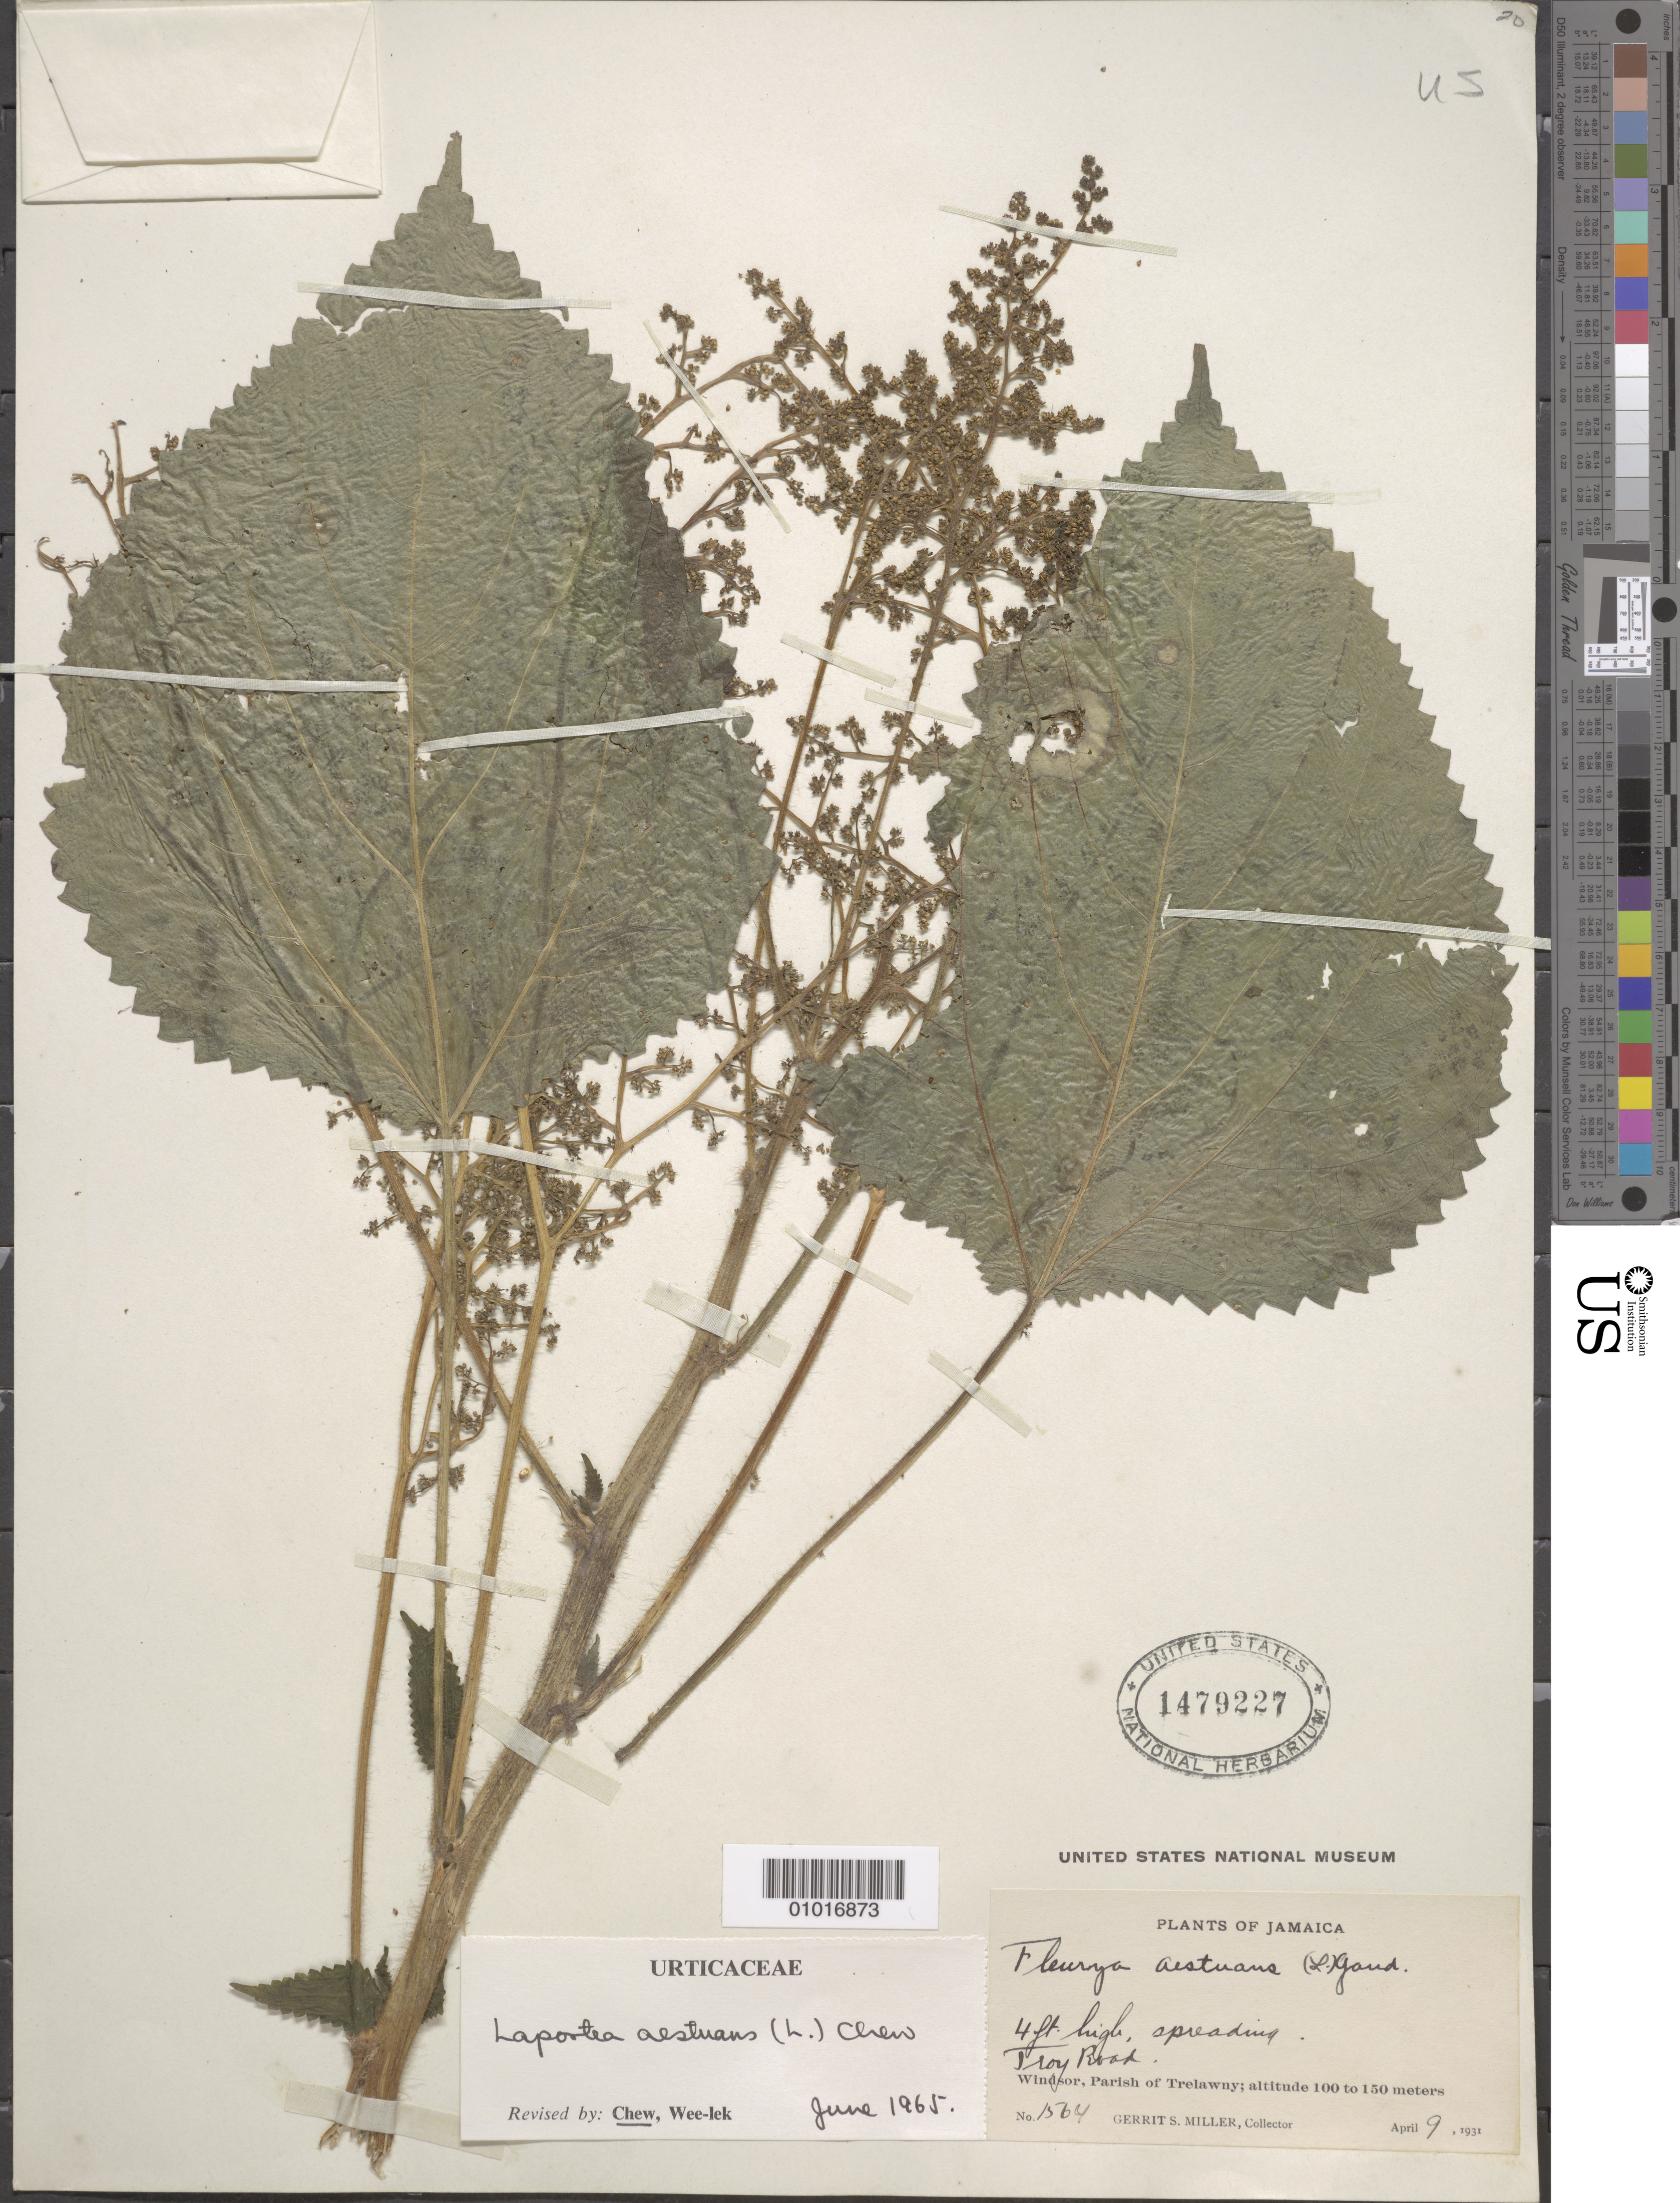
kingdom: Plantae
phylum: Tracheophyta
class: Magnoliopsida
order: Rosales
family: Urticaceae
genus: Laportea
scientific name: Laportea aestuans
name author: (L.) Chew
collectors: G. S. Miller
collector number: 1564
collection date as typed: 09 Apr 1931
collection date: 1931-04-09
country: Jamaica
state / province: Trelawny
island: Jamaica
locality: Troy Road, Windsor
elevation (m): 100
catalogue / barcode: US 1479227